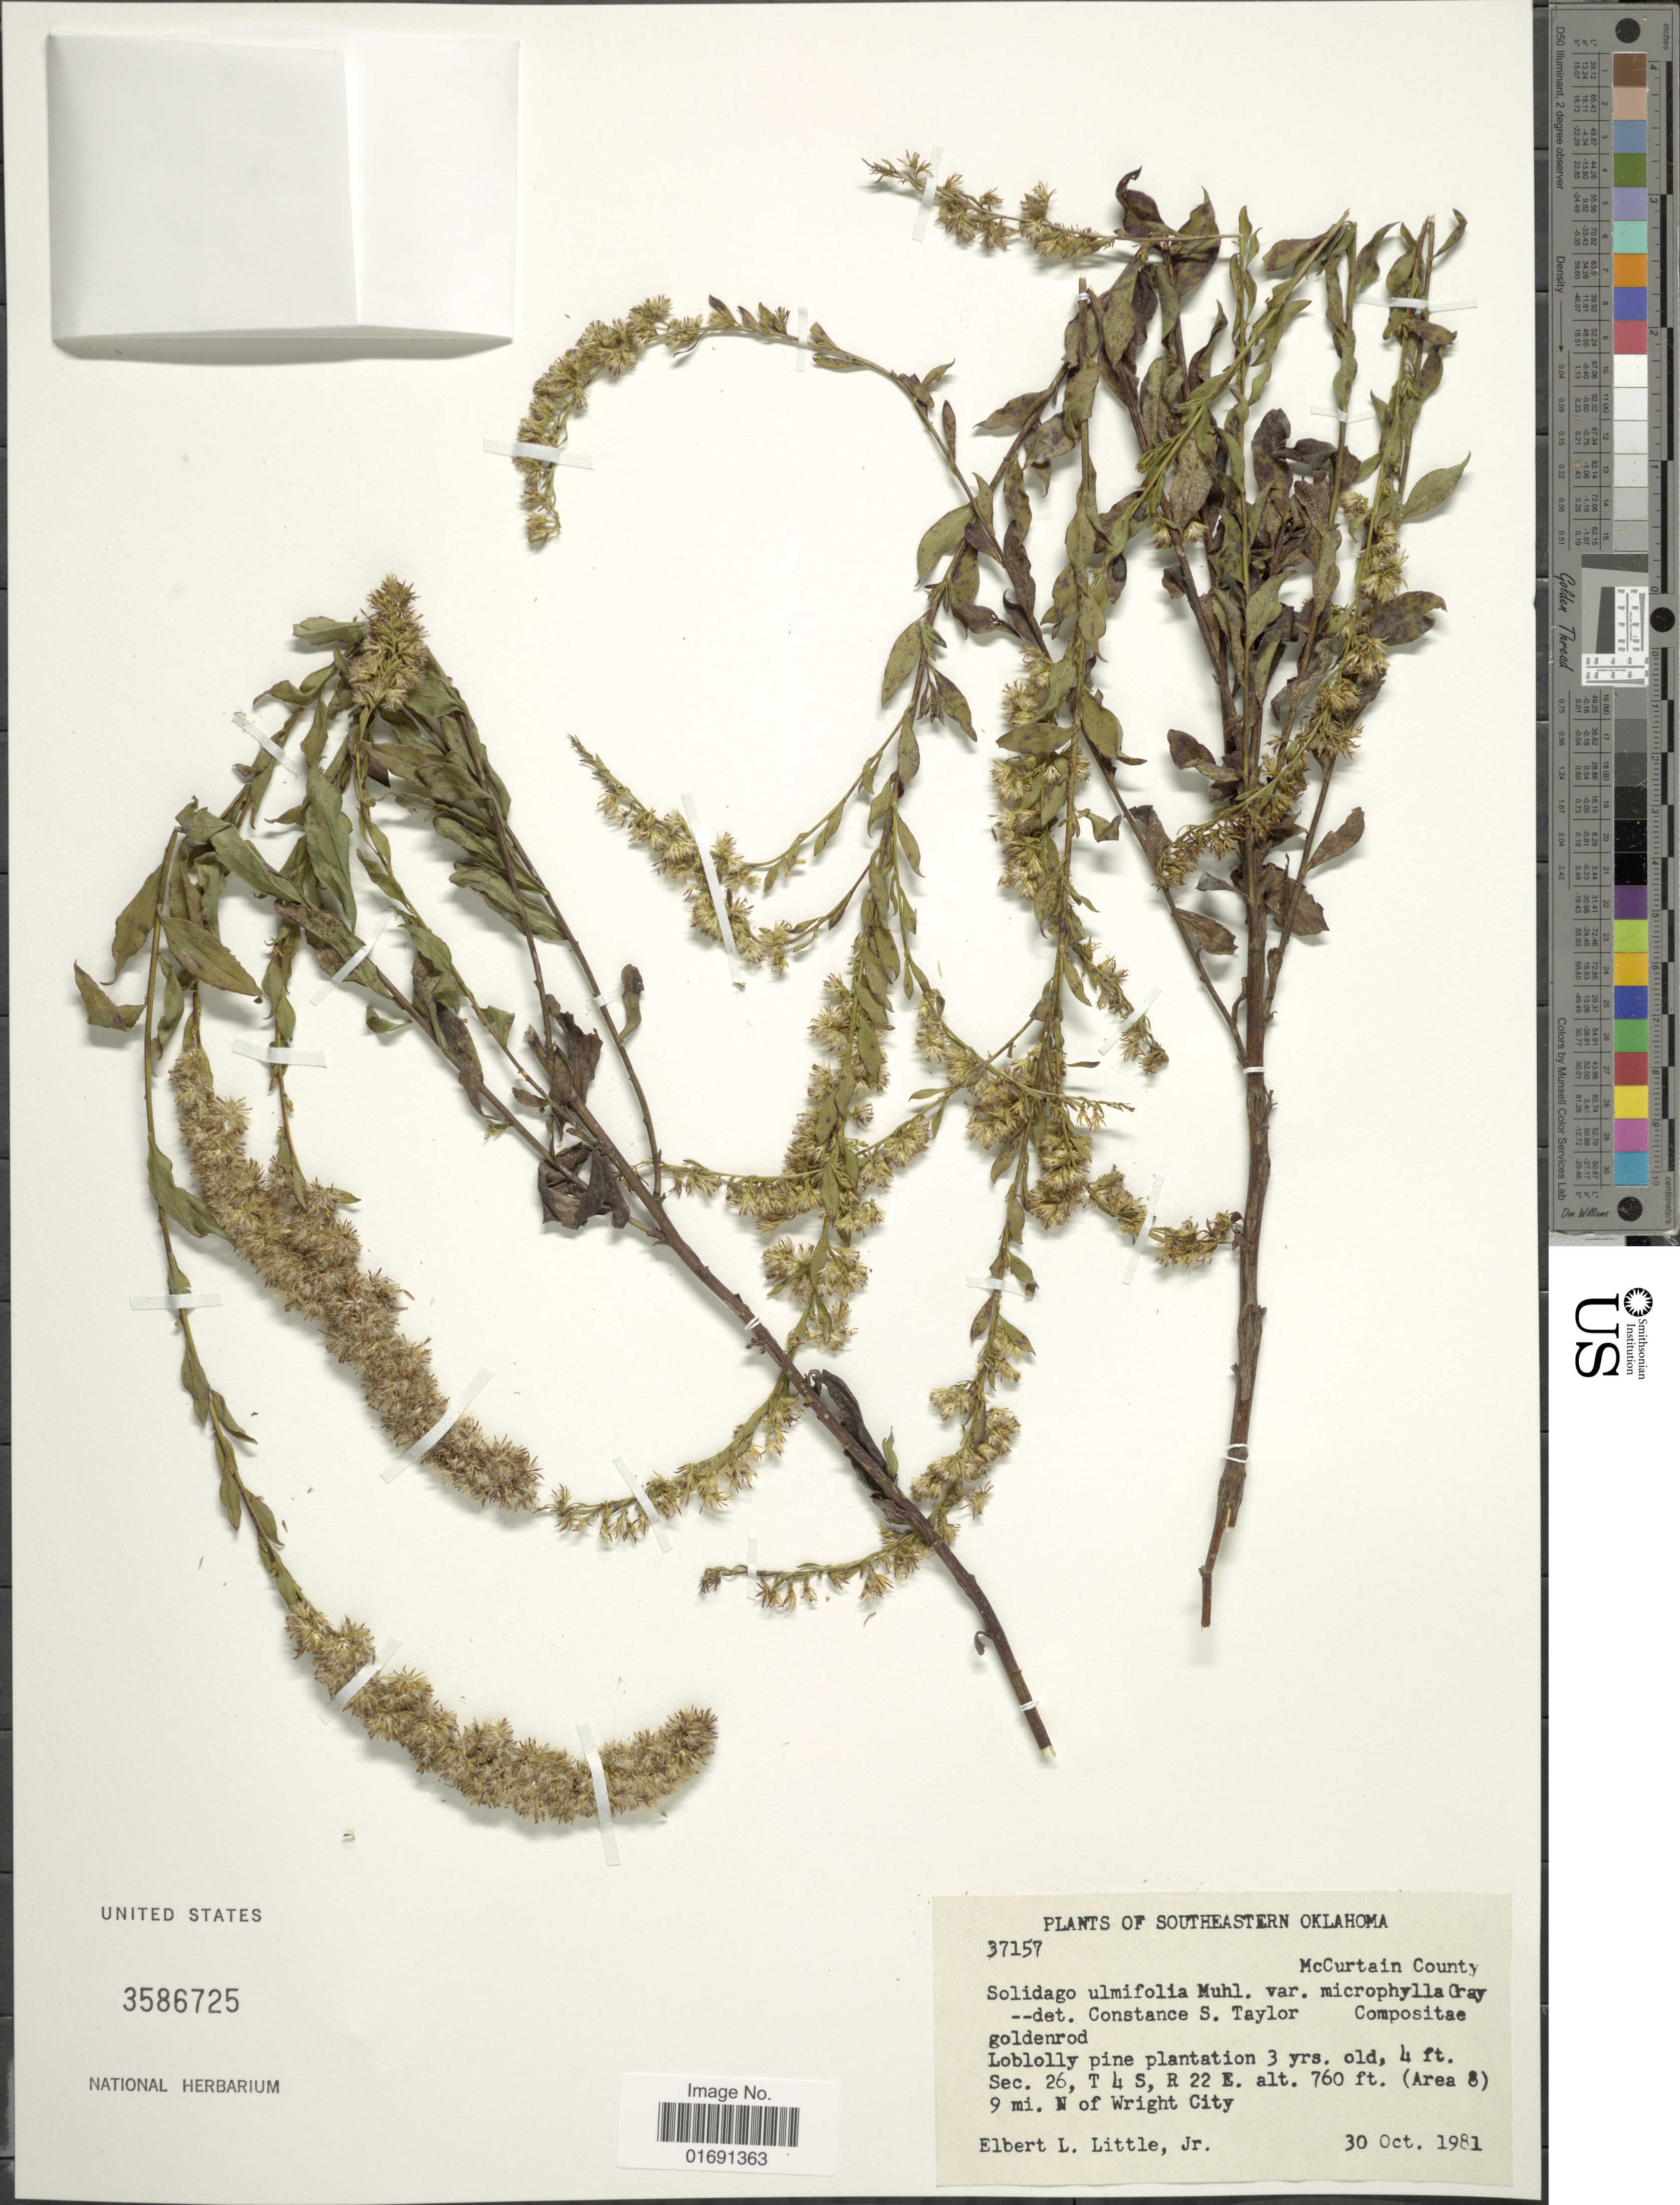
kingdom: Plantae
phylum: Tracheophyta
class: Magnoliopsida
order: Asterales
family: Asteraceae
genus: Solidago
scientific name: Solidago ulmifolia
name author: Muhl. ex Willd.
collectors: E. L. Little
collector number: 37157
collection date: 1981-10-30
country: United States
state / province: Oklahoma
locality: Southeastern Oklahoma, McCurtain County, Sec. 26, T4S, R22E (area 8) 9 mi N. of Wright City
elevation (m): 232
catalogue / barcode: US 3586725